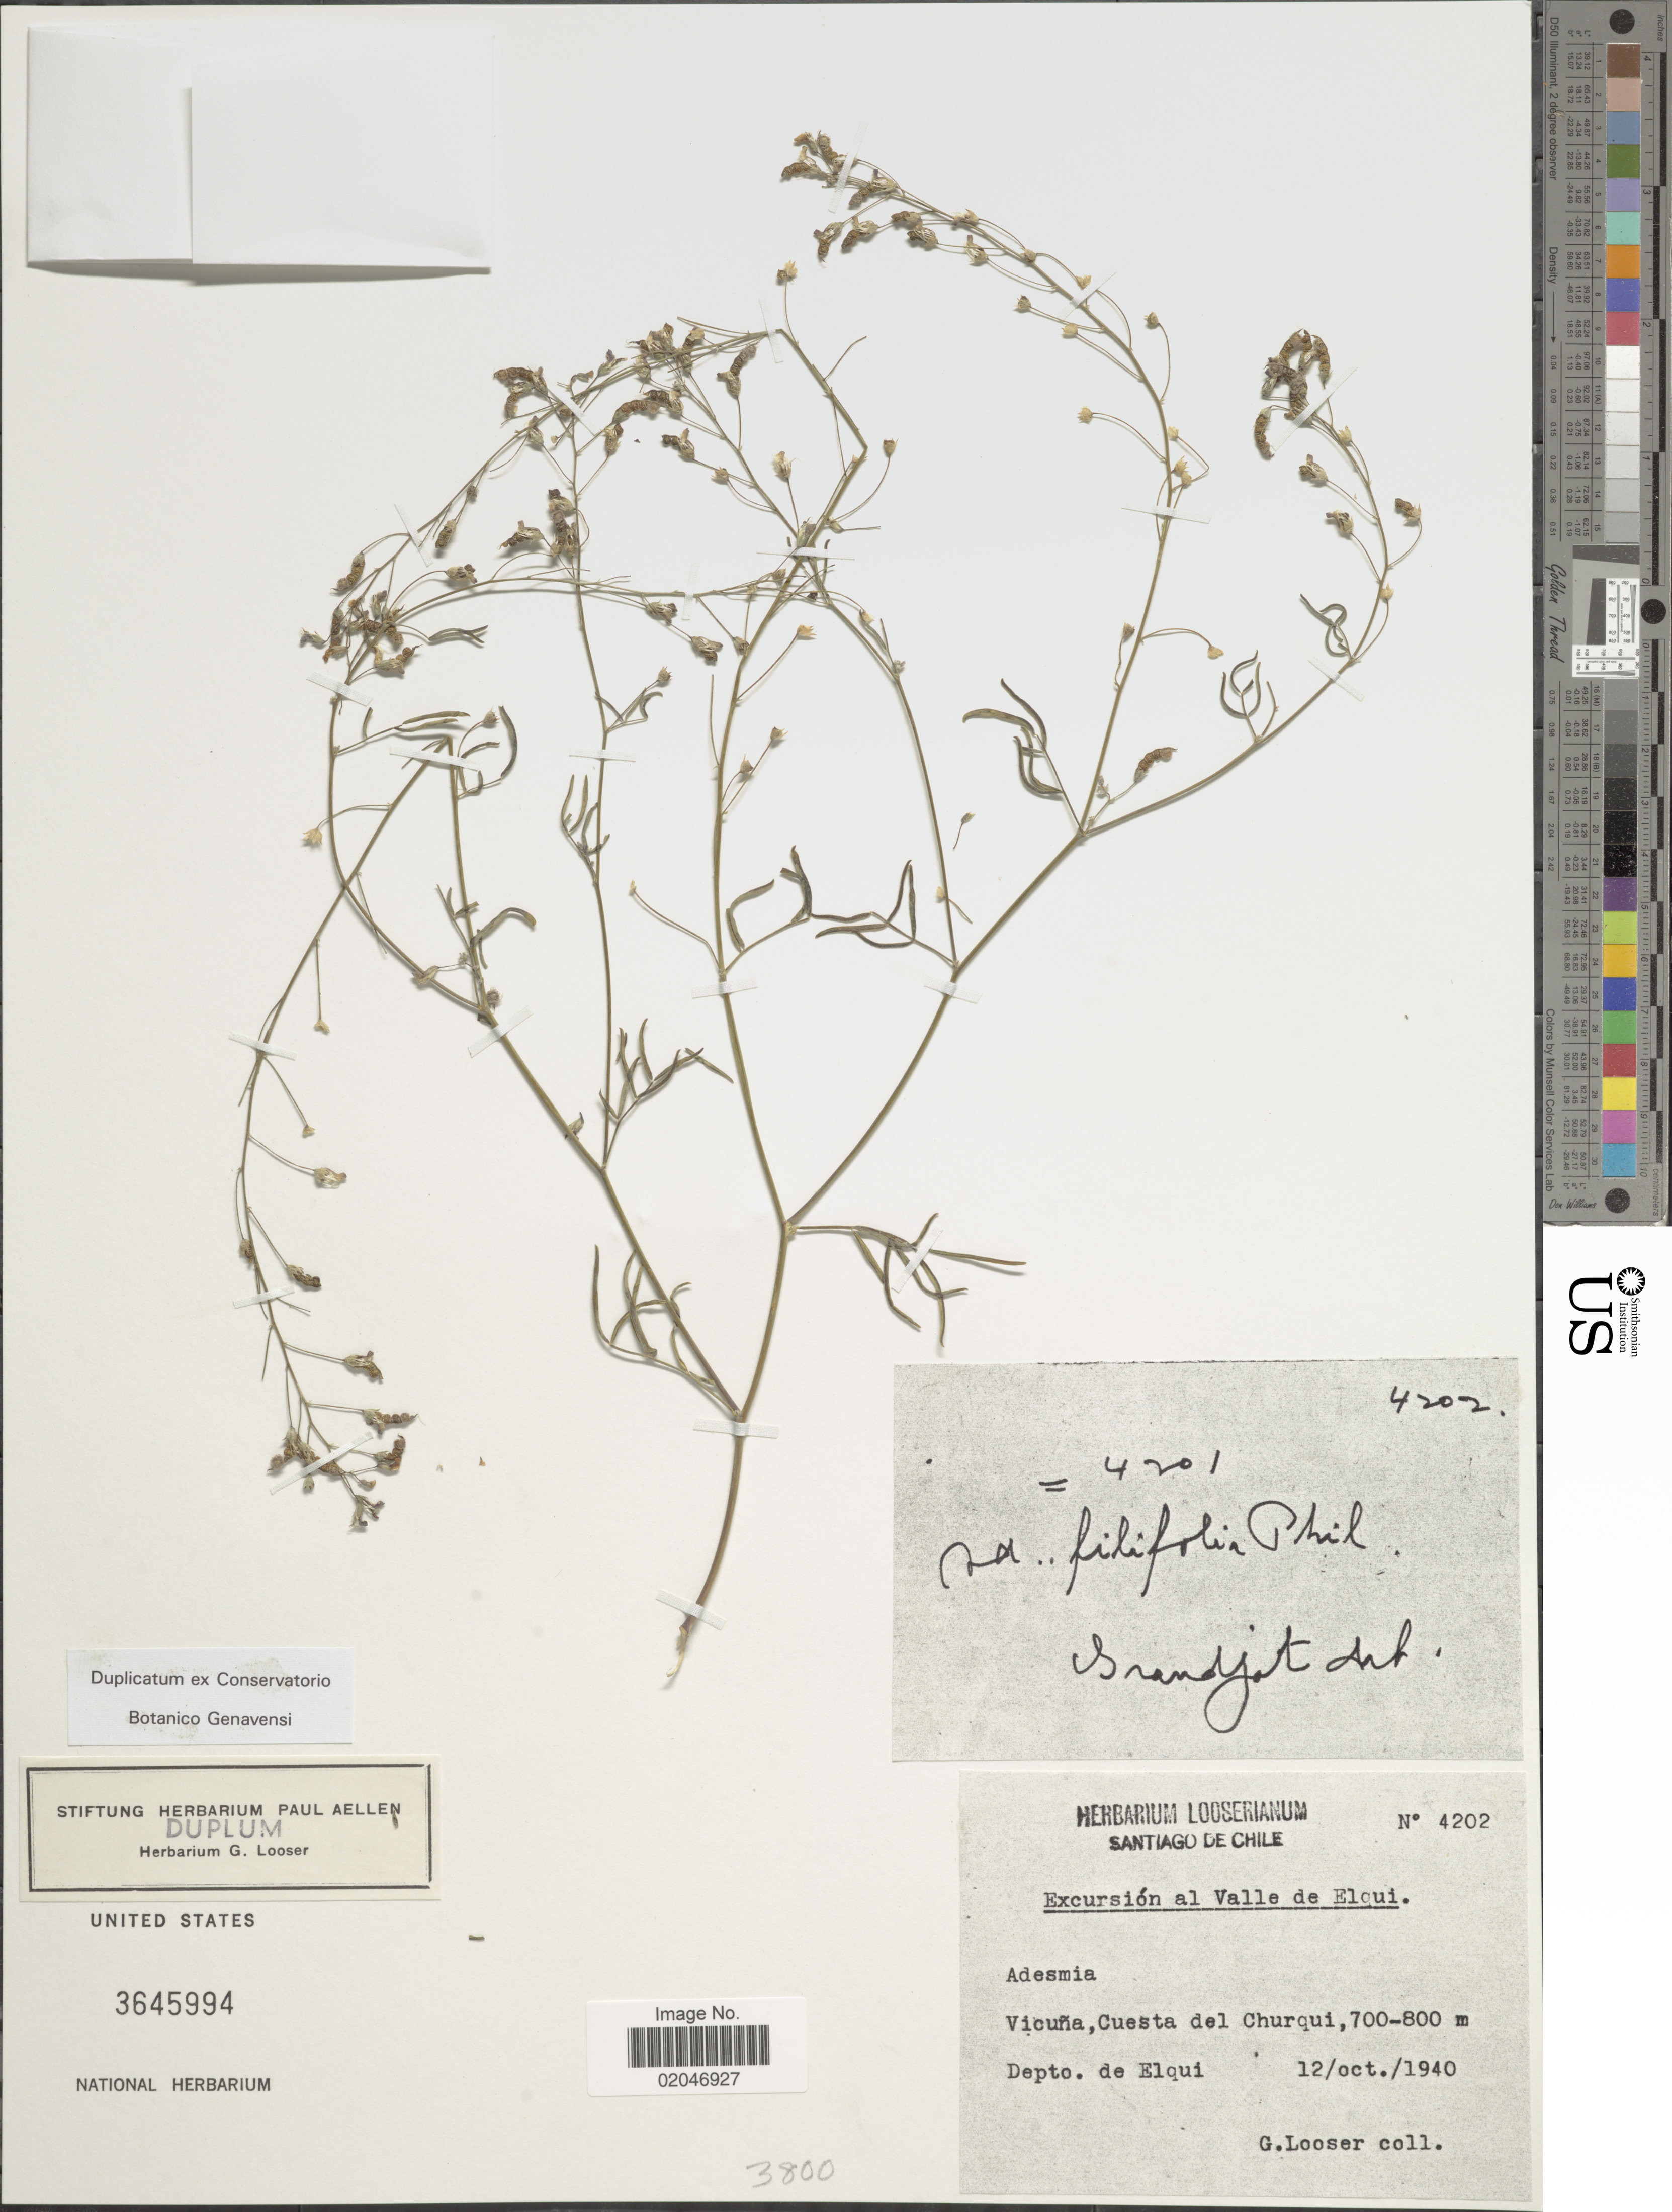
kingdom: Plantae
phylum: Tracheophyta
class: Magnoliopsida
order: Fabales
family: Fabaceae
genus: Adesmia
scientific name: Adesmia filifolia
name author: Clos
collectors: G. Looser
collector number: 4202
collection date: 1940-10-12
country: Chile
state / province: Coquimbo (IV)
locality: Vicuna, Cuesta del Churqui, Depto. de Elqui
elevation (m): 700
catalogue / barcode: US 3645994